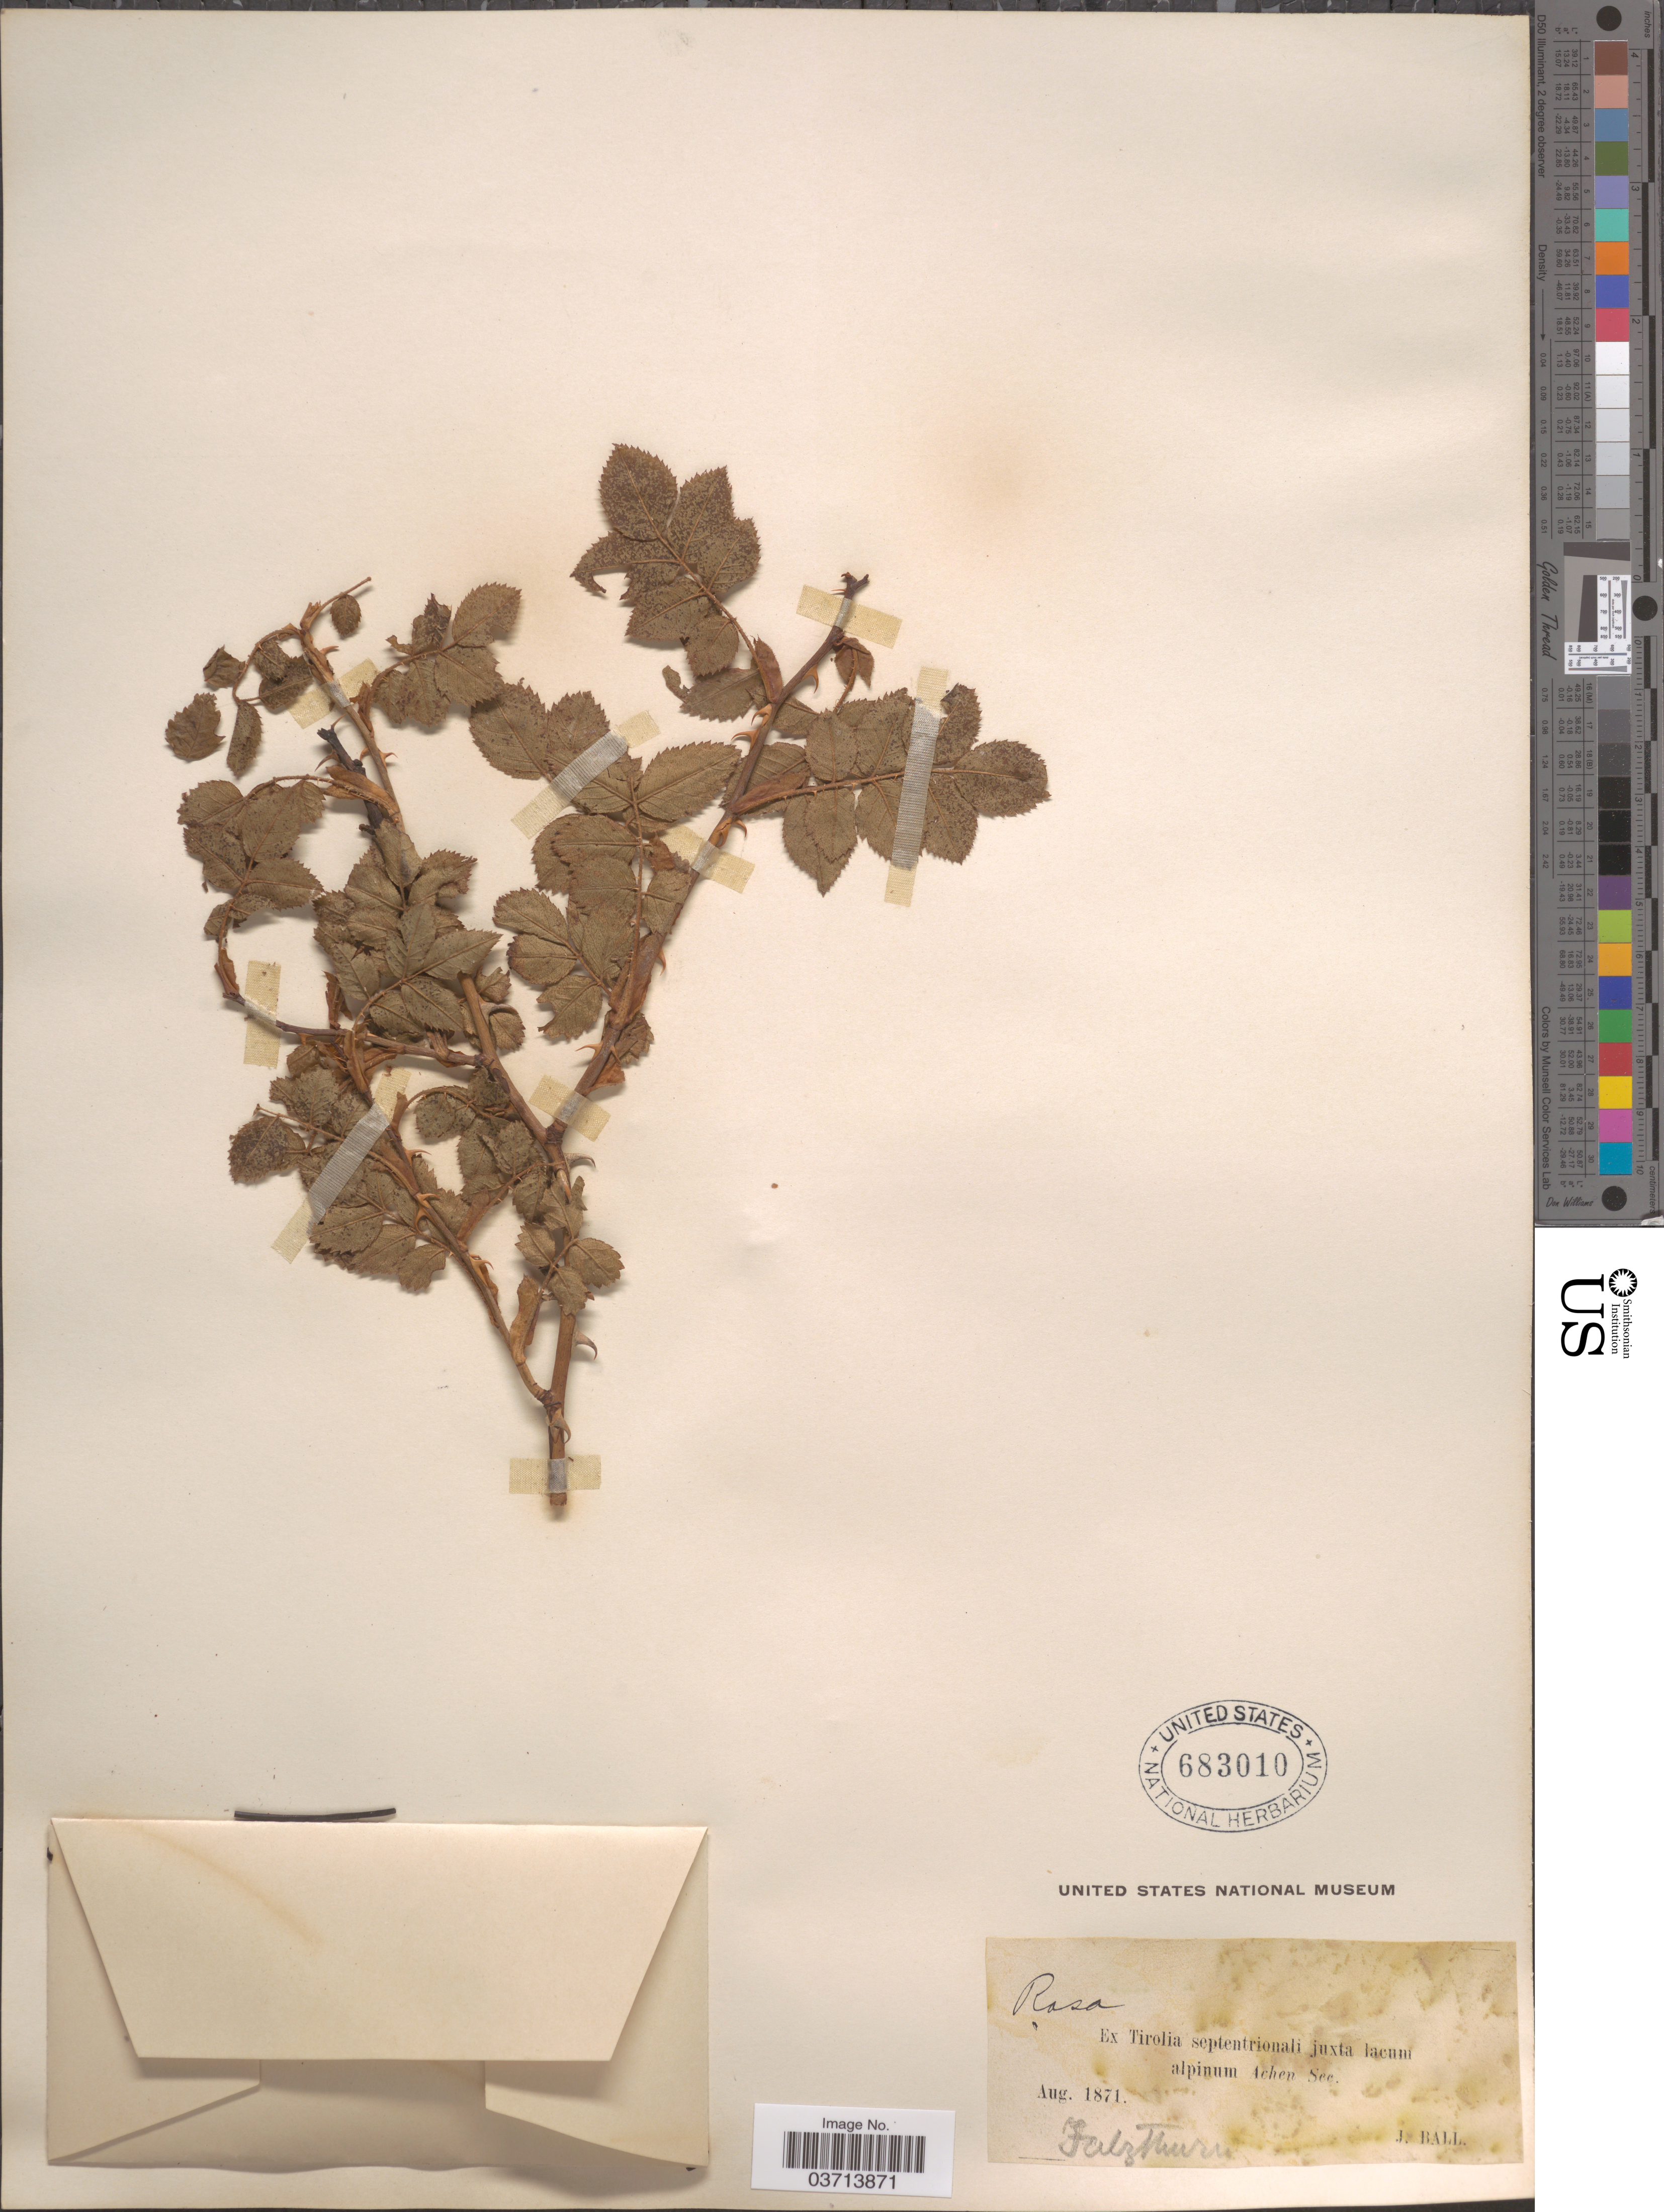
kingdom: Plantae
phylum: Tracheophyta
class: Magnoliopsida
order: Rosales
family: Rosaceae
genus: Rosa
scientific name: Rosa sp.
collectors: J. Ball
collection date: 1871-08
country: Austria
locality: Ex Tirolia septentrionalis juxta lacum alpinum Achen See.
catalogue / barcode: US 683010